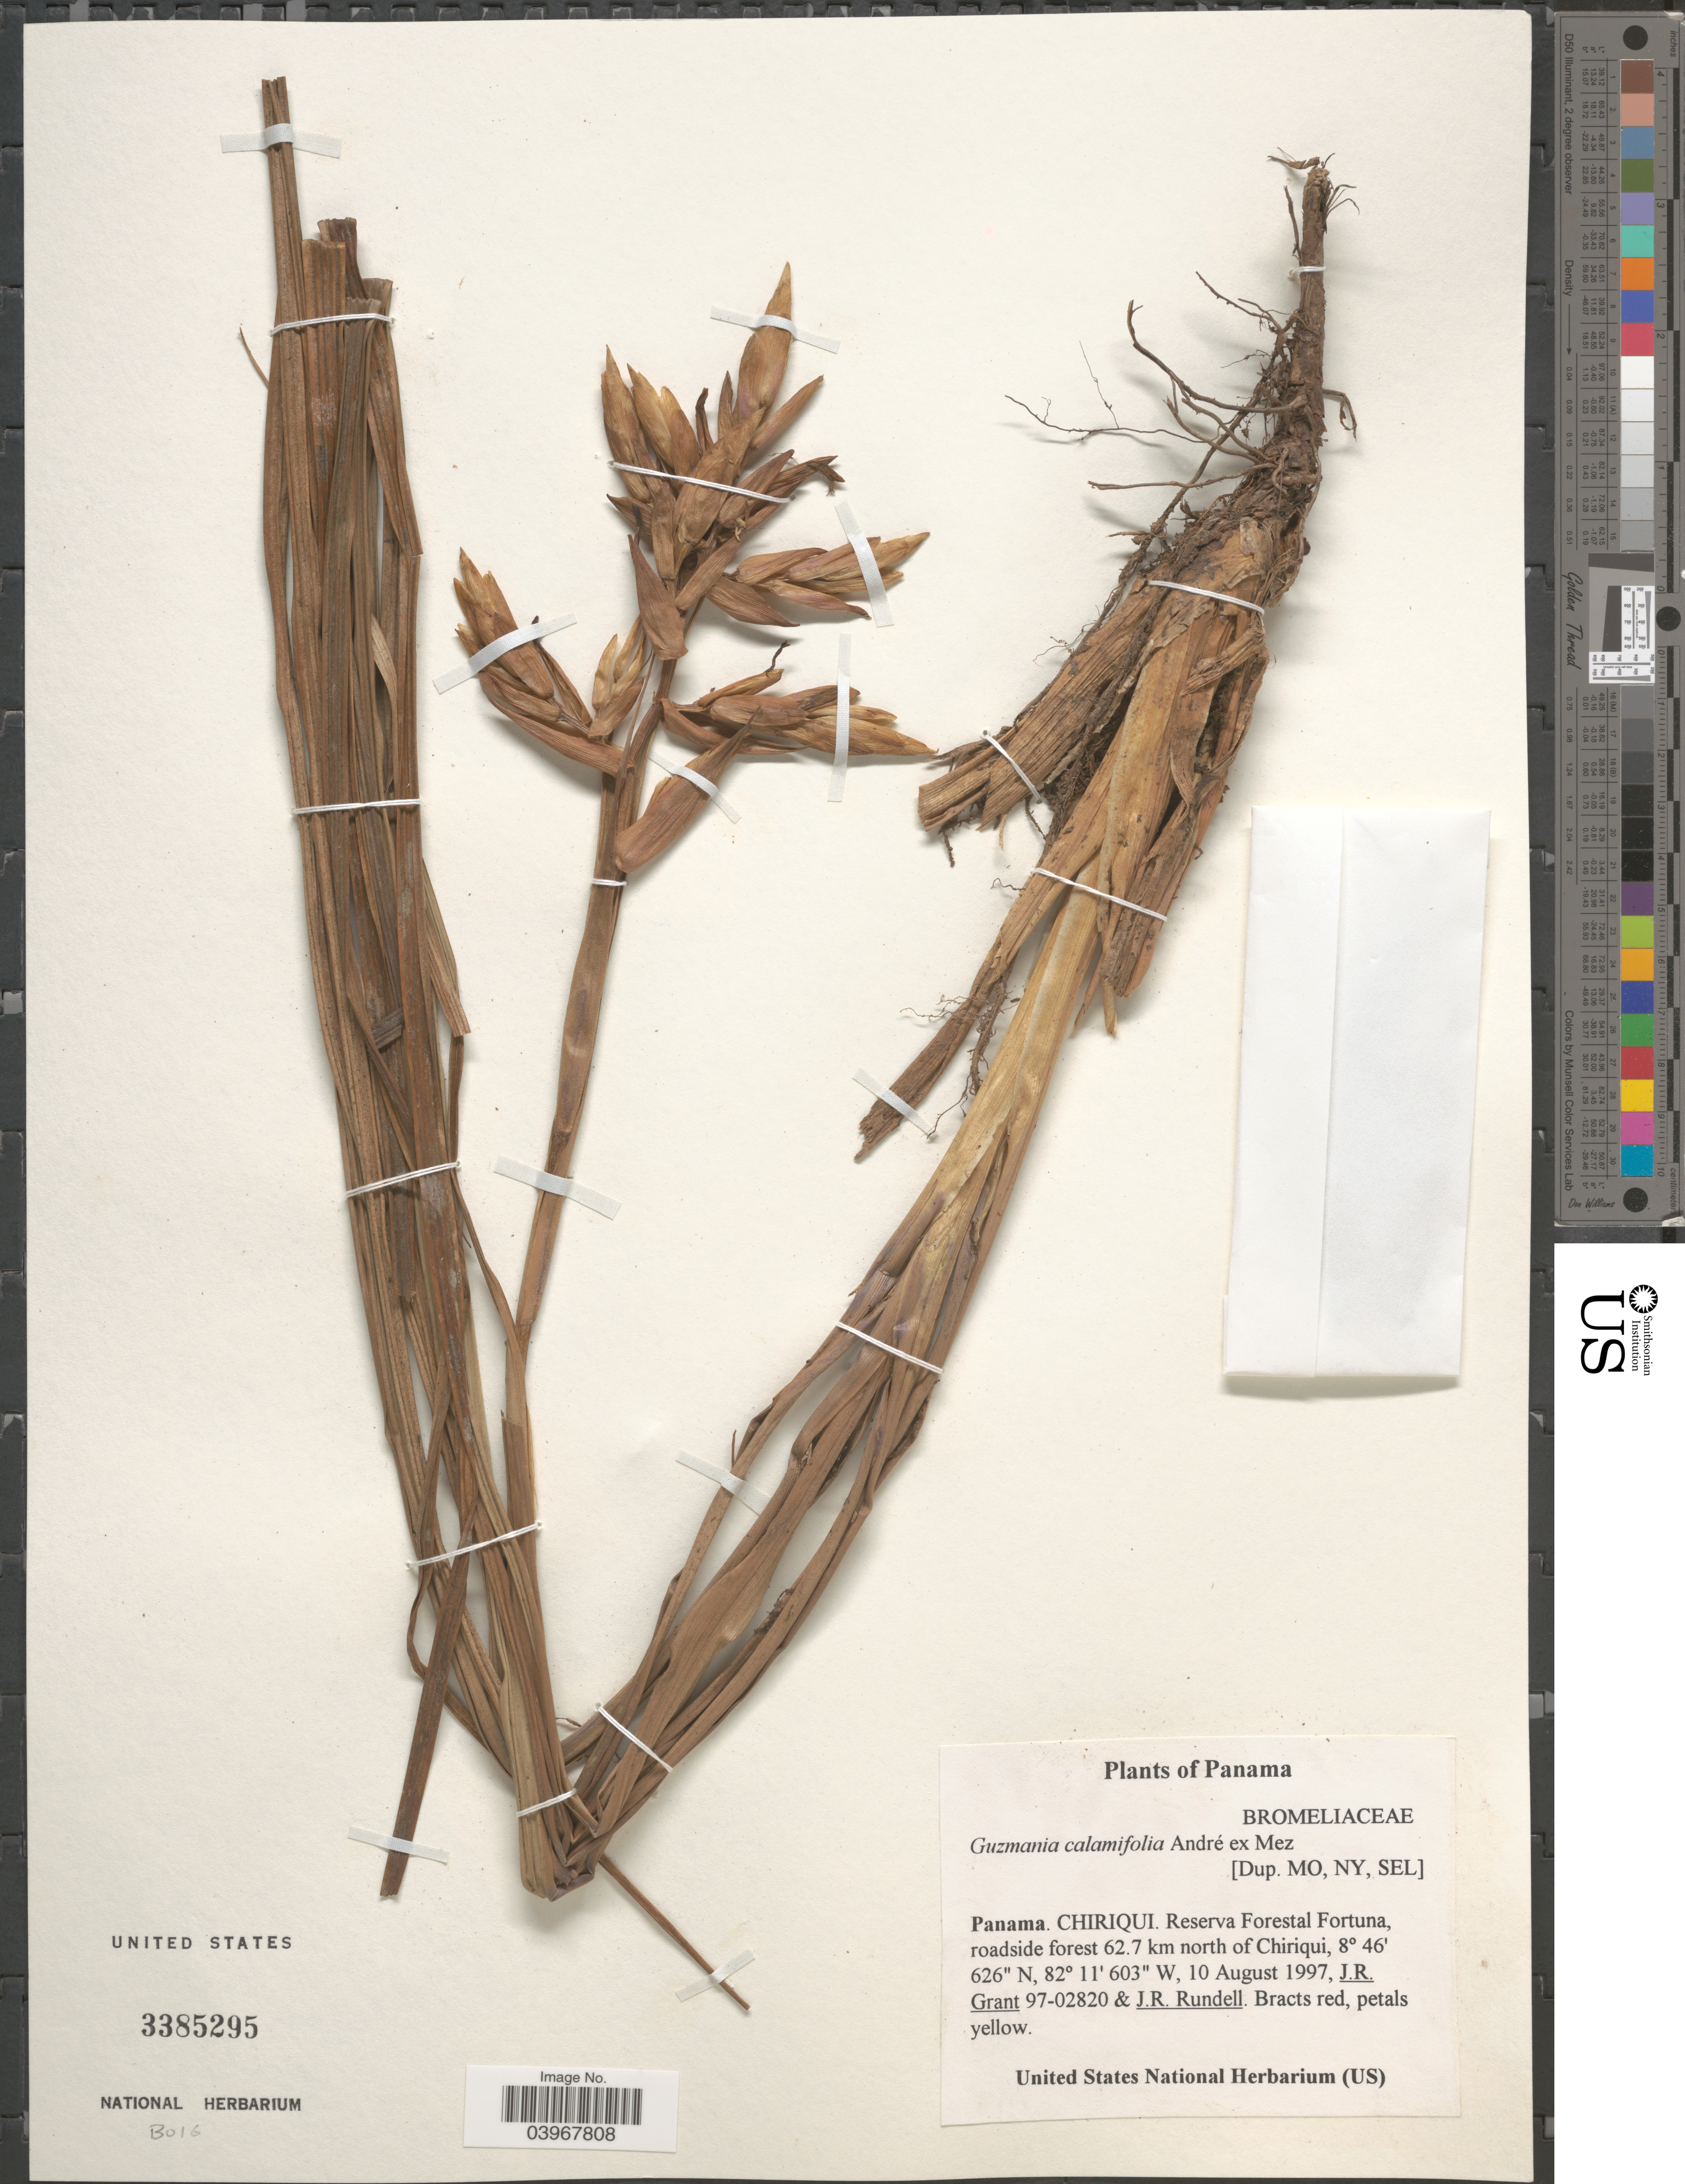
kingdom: Plantae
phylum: Tracheophyta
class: Liliopsida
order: Poales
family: Bromeliaceae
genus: Guzmania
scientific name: Guzmania calamifolia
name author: André ex Mez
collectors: J. Grant & J. R. Rundell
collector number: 97-02820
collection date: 1997-08-10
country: Panama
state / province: Chiriqui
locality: Reserva Forestal Fortuna, roadside forest 62.7 km north of Chiriqui.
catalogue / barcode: US 3385295